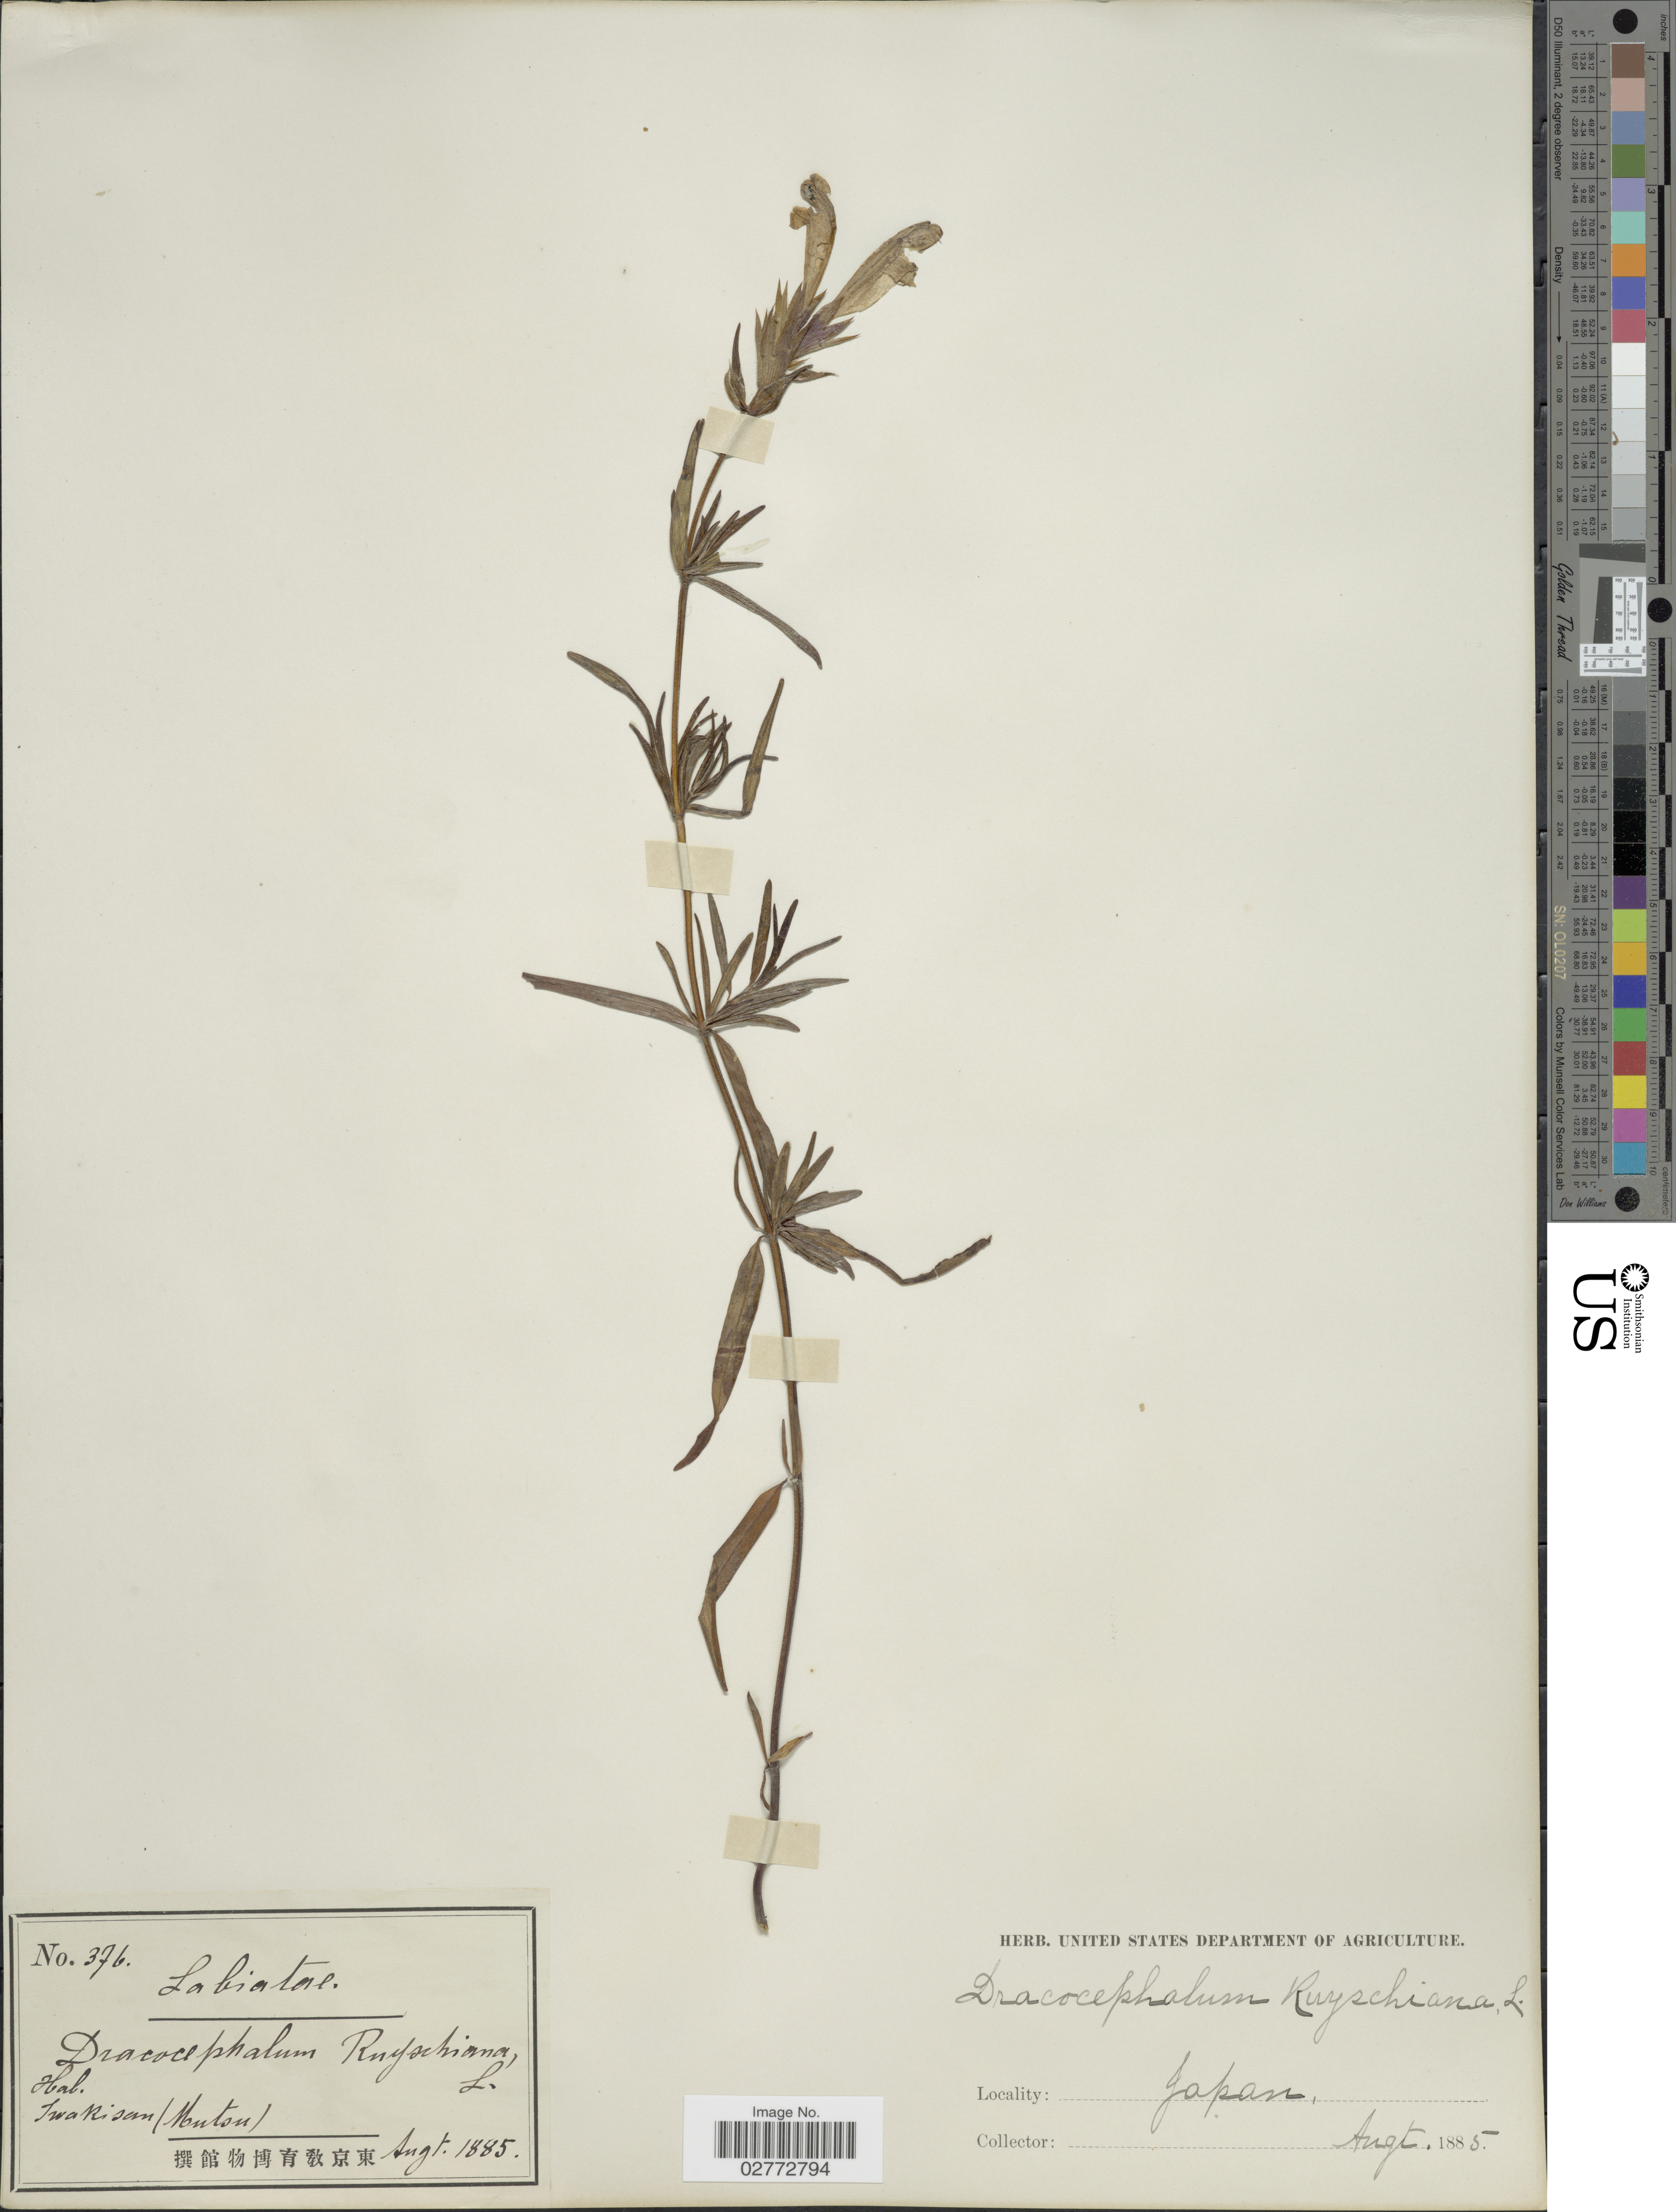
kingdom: Plantae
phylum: Tracheophyta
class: Magnoliopsida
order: Lamiales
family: Lamiaceae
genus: Dracocephalum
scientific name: Dracocephalum ruyschiana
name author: L.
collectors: ex herb. U. S. Department of Agriculture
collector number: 376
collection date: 1885-08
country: Japan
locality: Iwakisan (Mutsu).